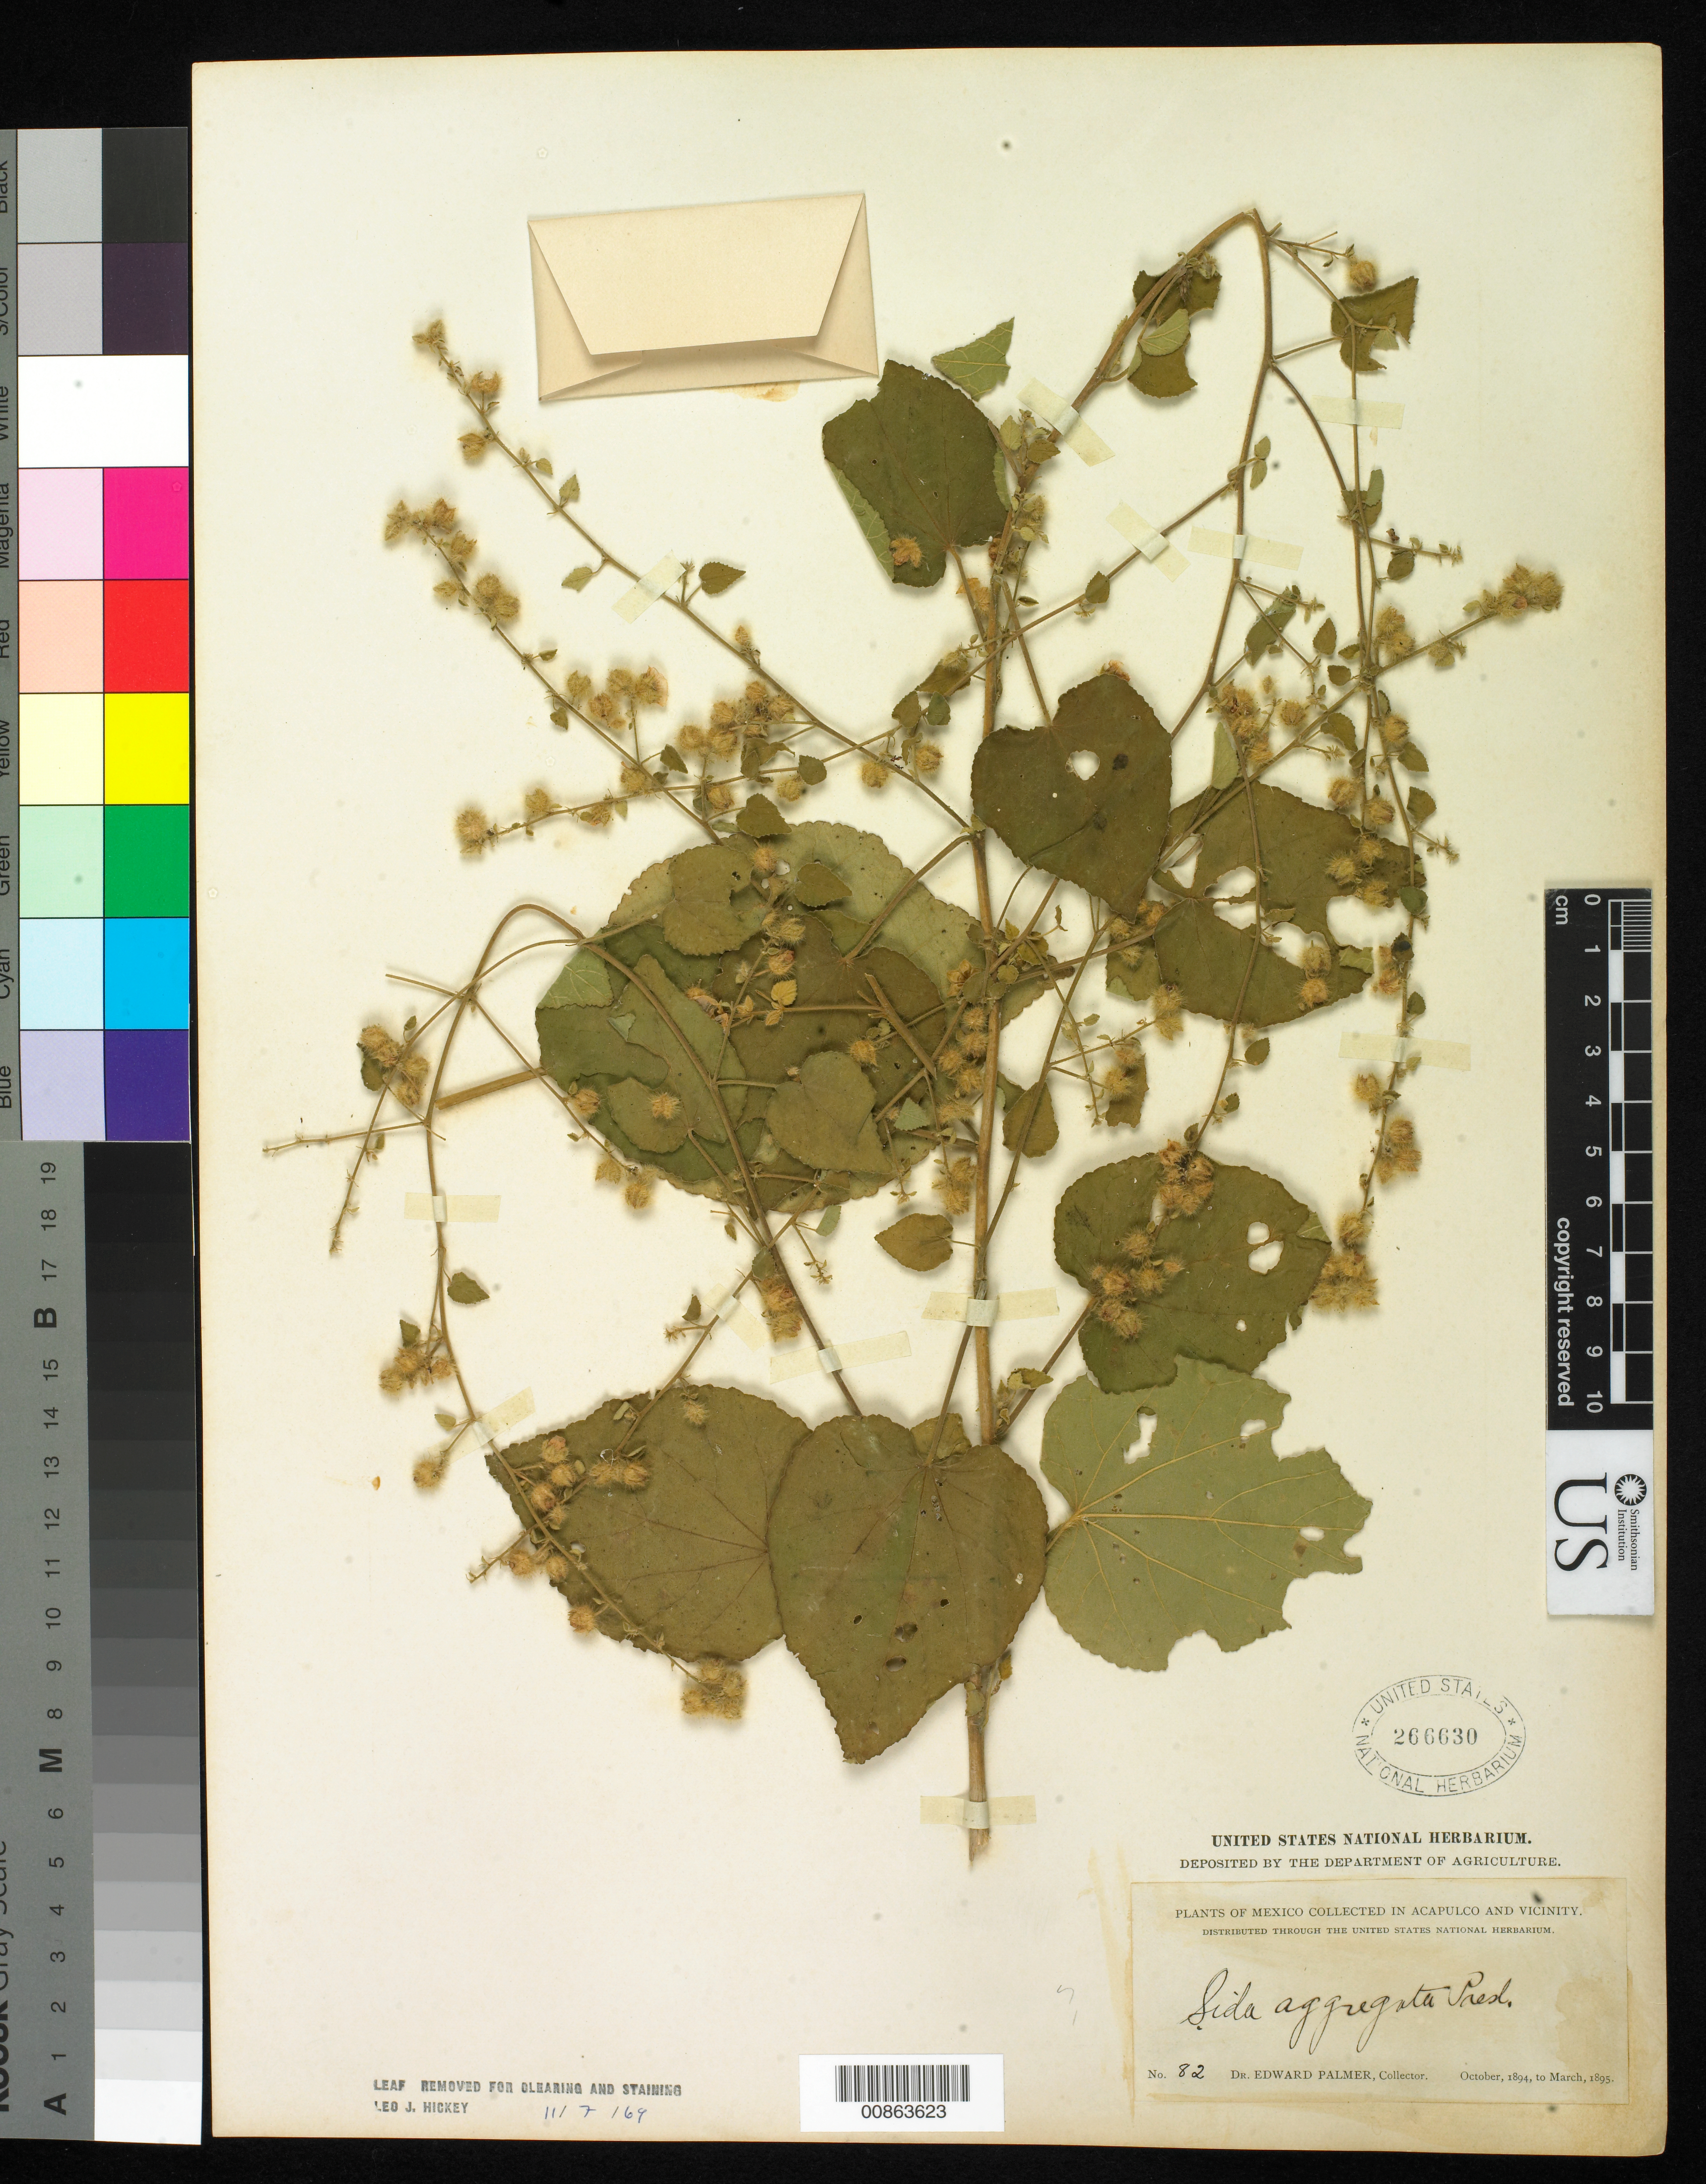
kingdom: Plantae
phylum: Tracheophyta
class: Magnoliopsida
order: Malvales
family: Malvaceae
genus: Sida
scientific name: Sida aggregata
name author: C. Presl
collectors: E. Palmer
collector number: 82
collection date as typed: Oct 1894 to -- Mar 1895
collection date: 1894-10/1895-03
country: Mexico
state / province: Guerrero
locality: Acapulco, Guerrero and vicinity.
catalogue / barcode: US 266630